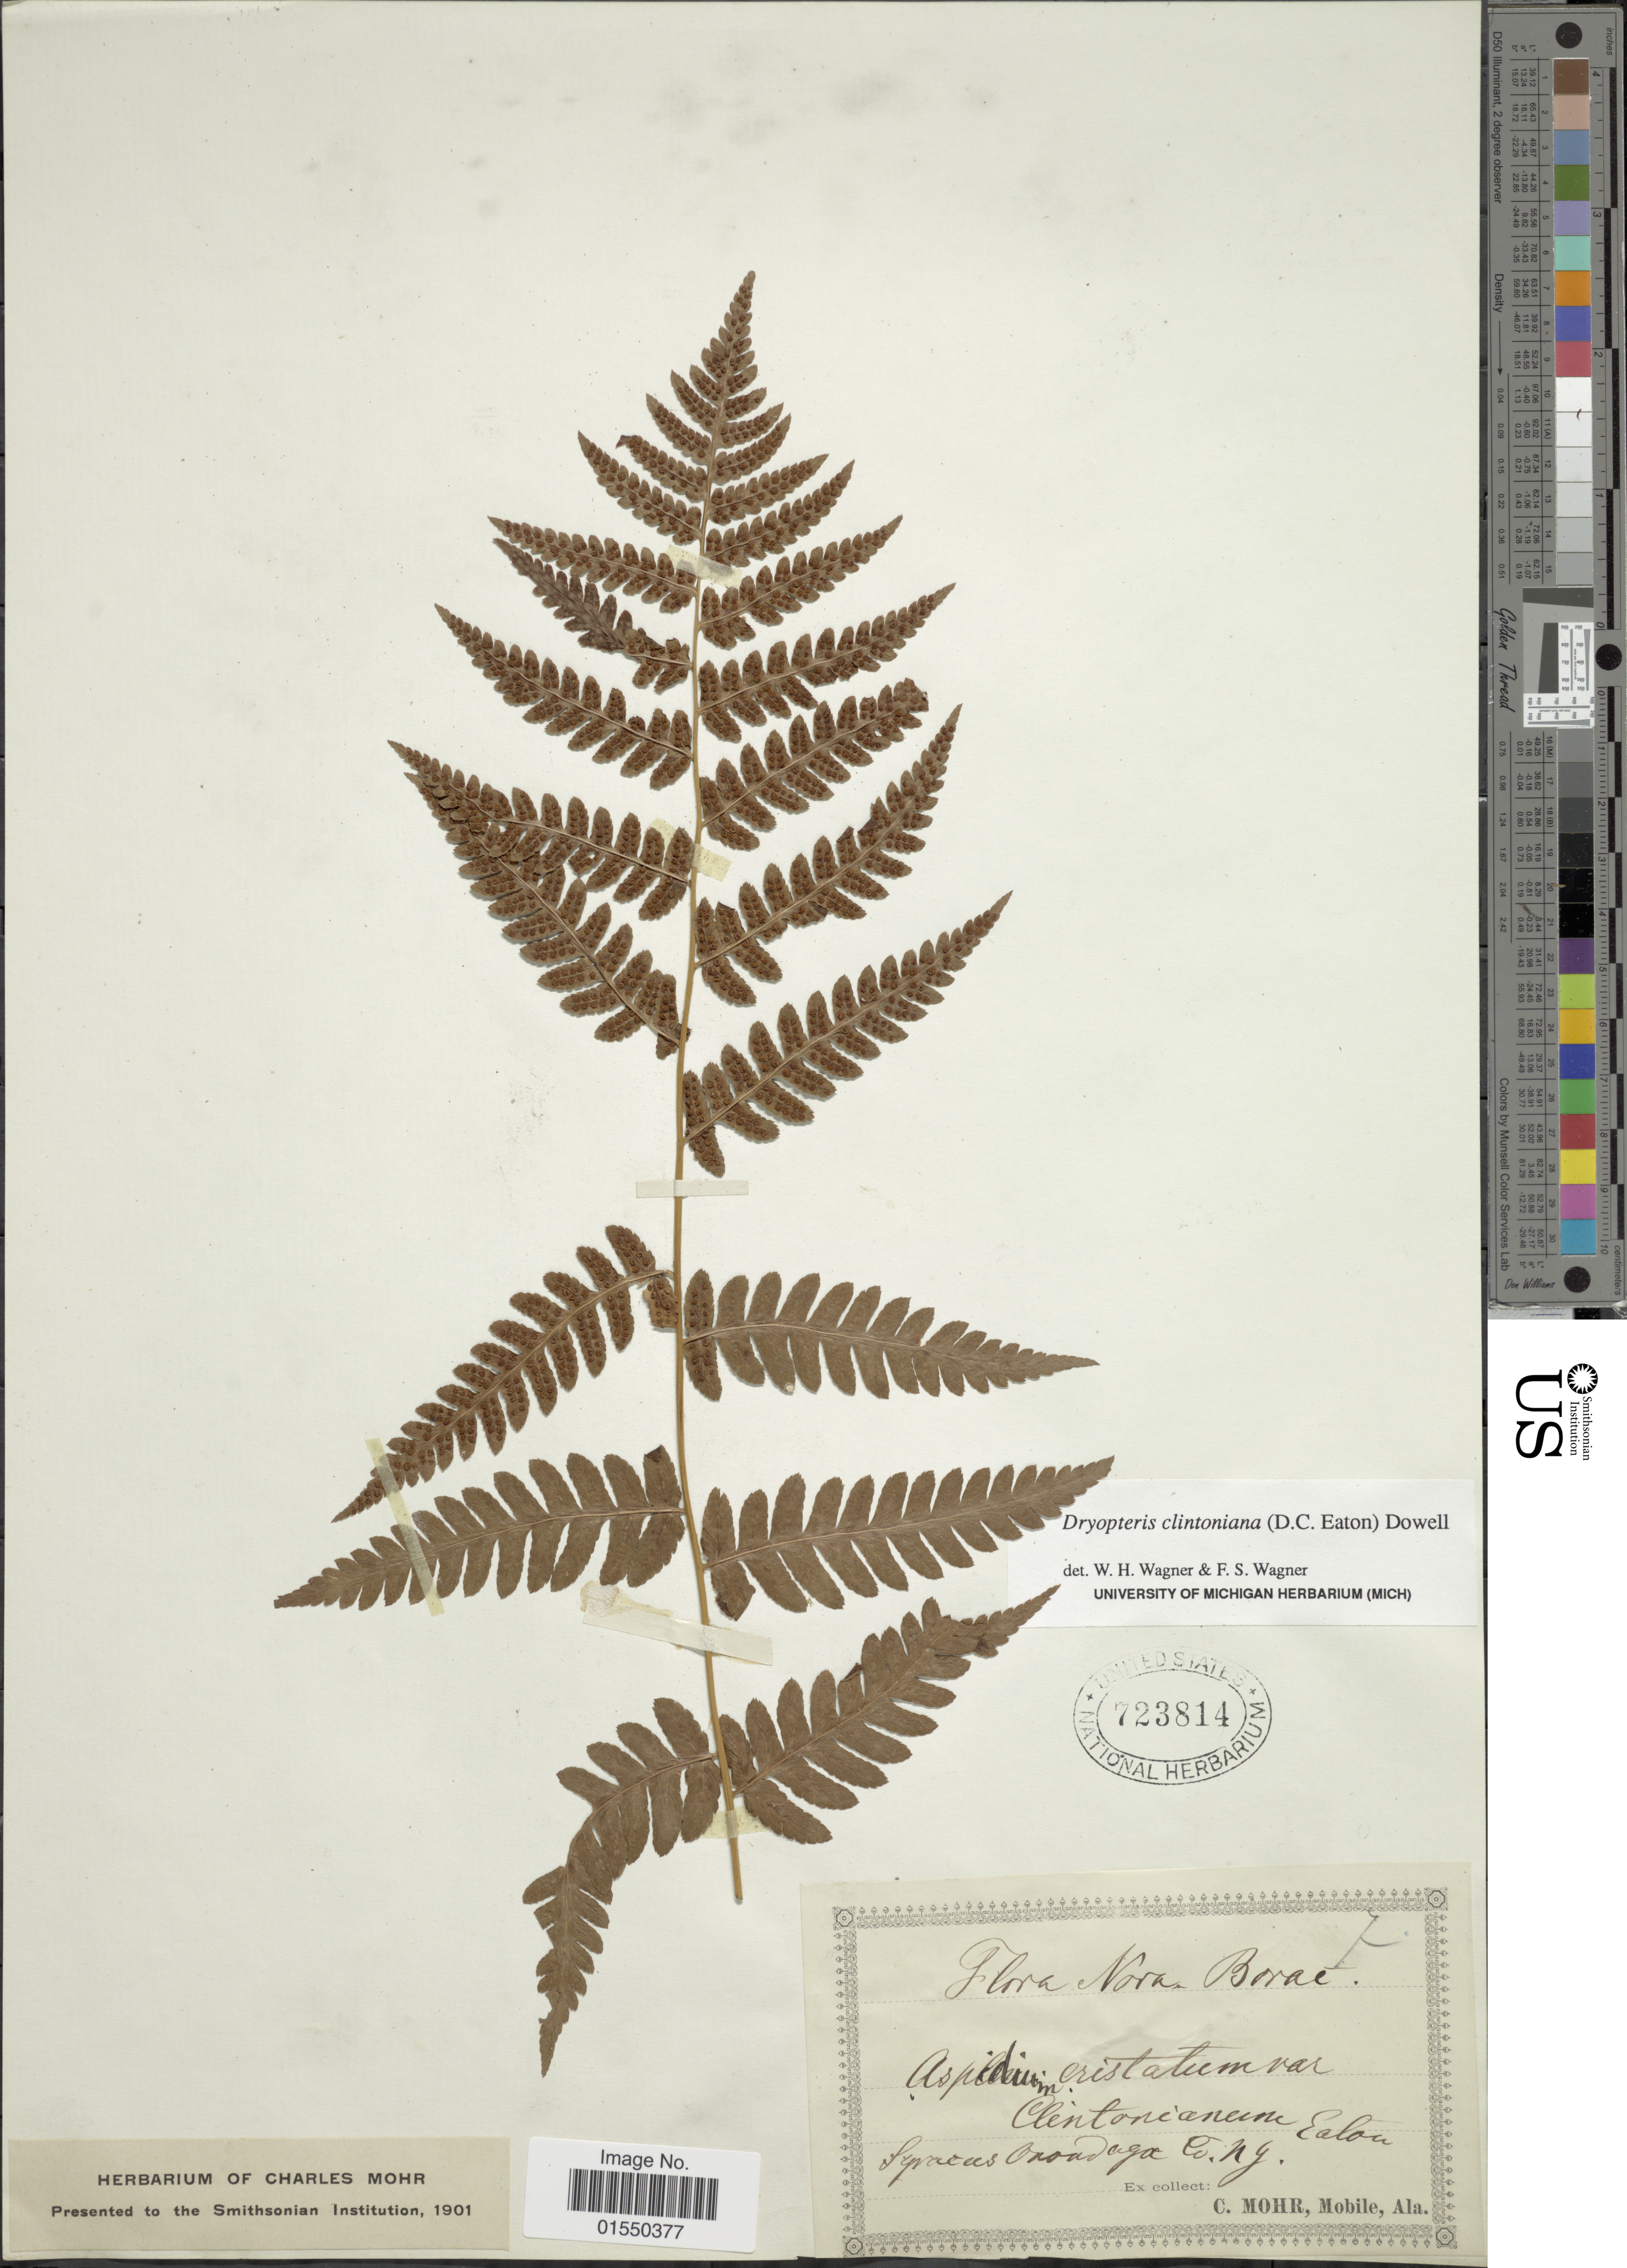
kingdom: Plantae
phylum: Tracheophyta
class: Polypodiopsida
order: Polypodiales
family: Dryopteridaceae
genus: Dryopteris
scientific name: Dryopteris clintoniana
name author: (D.C. Eaton) Dowell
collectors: C. T. Mohr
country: United States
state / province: New York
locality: Syracuse Onondago, W. N. Y.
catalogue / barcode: US 723814